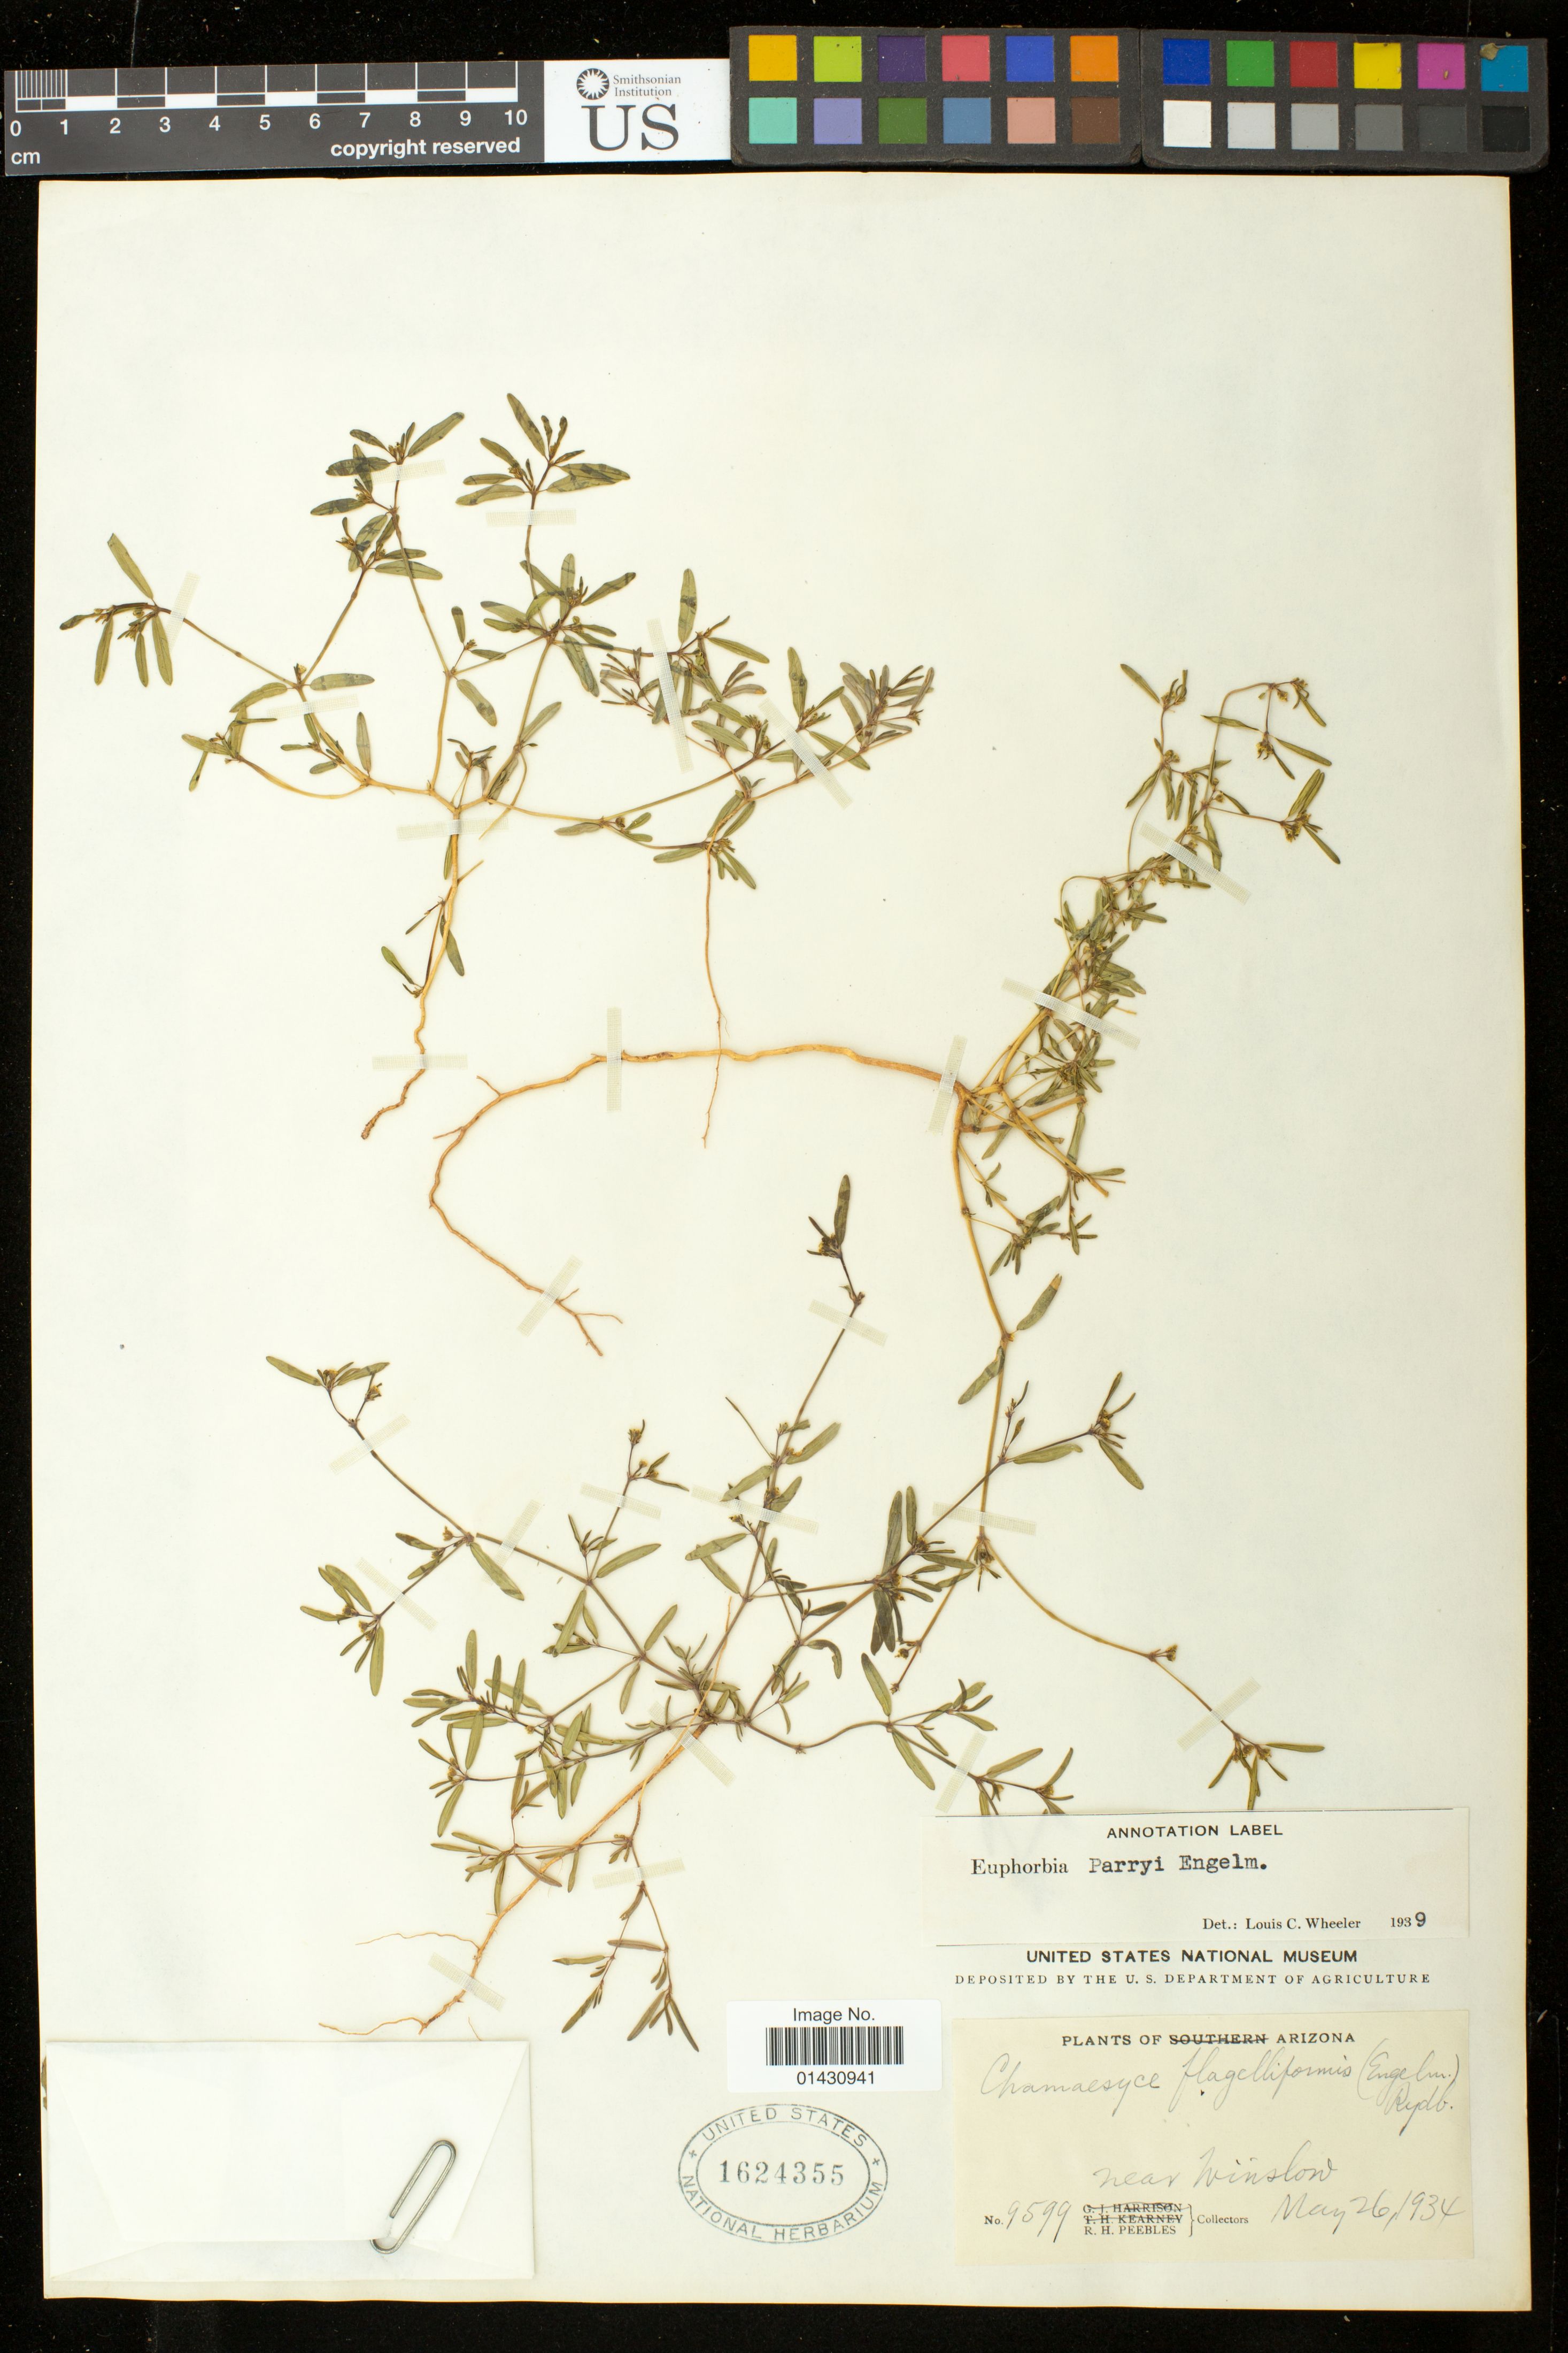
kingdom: Plantae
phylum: Tracheophyta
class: Magnoliopsida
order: Malpighiales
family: Euphorbiaceae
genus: Euphorbia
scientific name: Euphorbia parryi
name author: Engelm.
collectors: R. H. Peebles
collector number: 9599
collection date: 1934-05-26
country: United States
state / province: Arizona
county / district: Navajo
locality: Near Winslow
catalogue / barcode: US 1624355